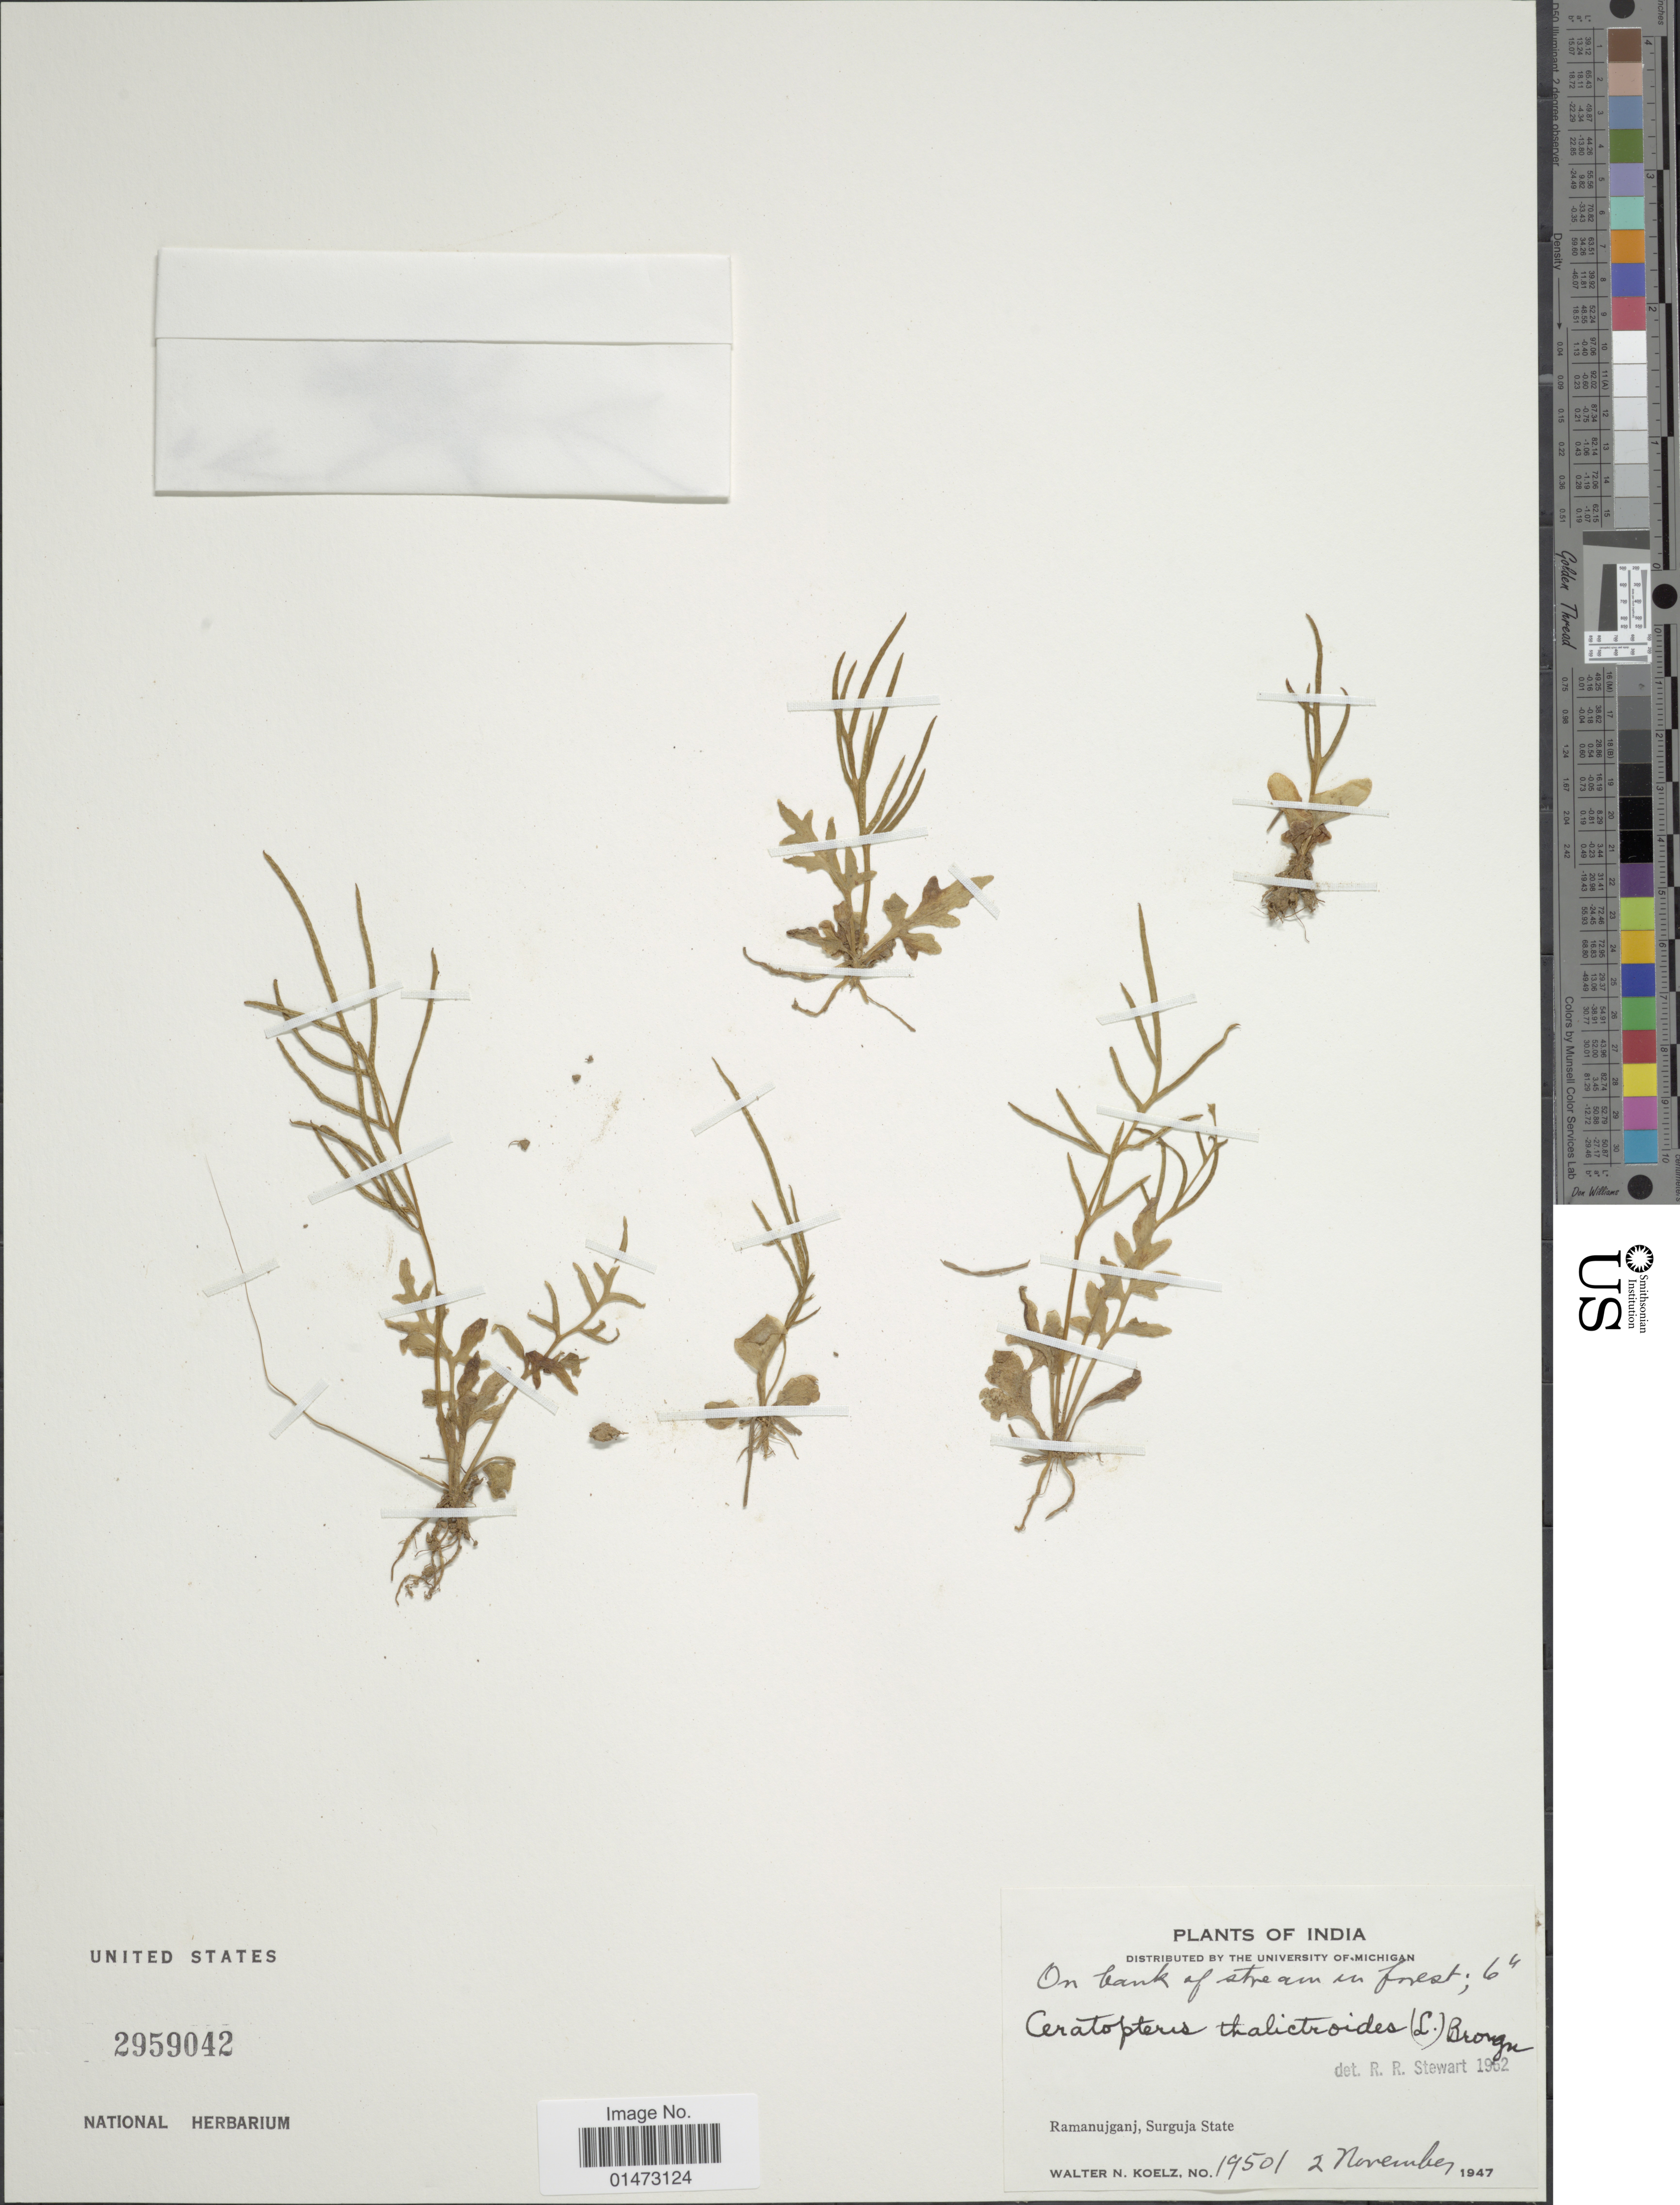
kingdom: Plantae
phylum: Tracheophyta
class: Polypodiopsida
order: Polypodiales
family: Pteridaceae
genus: Ceratopteris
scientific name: Ceratopteris thalictroides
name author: (L.) Brongn.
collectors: W. N. Koelz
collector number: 19501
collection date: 1947-11-02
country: India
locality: Ramanujganj, Surguja State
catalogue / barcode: US 2959042